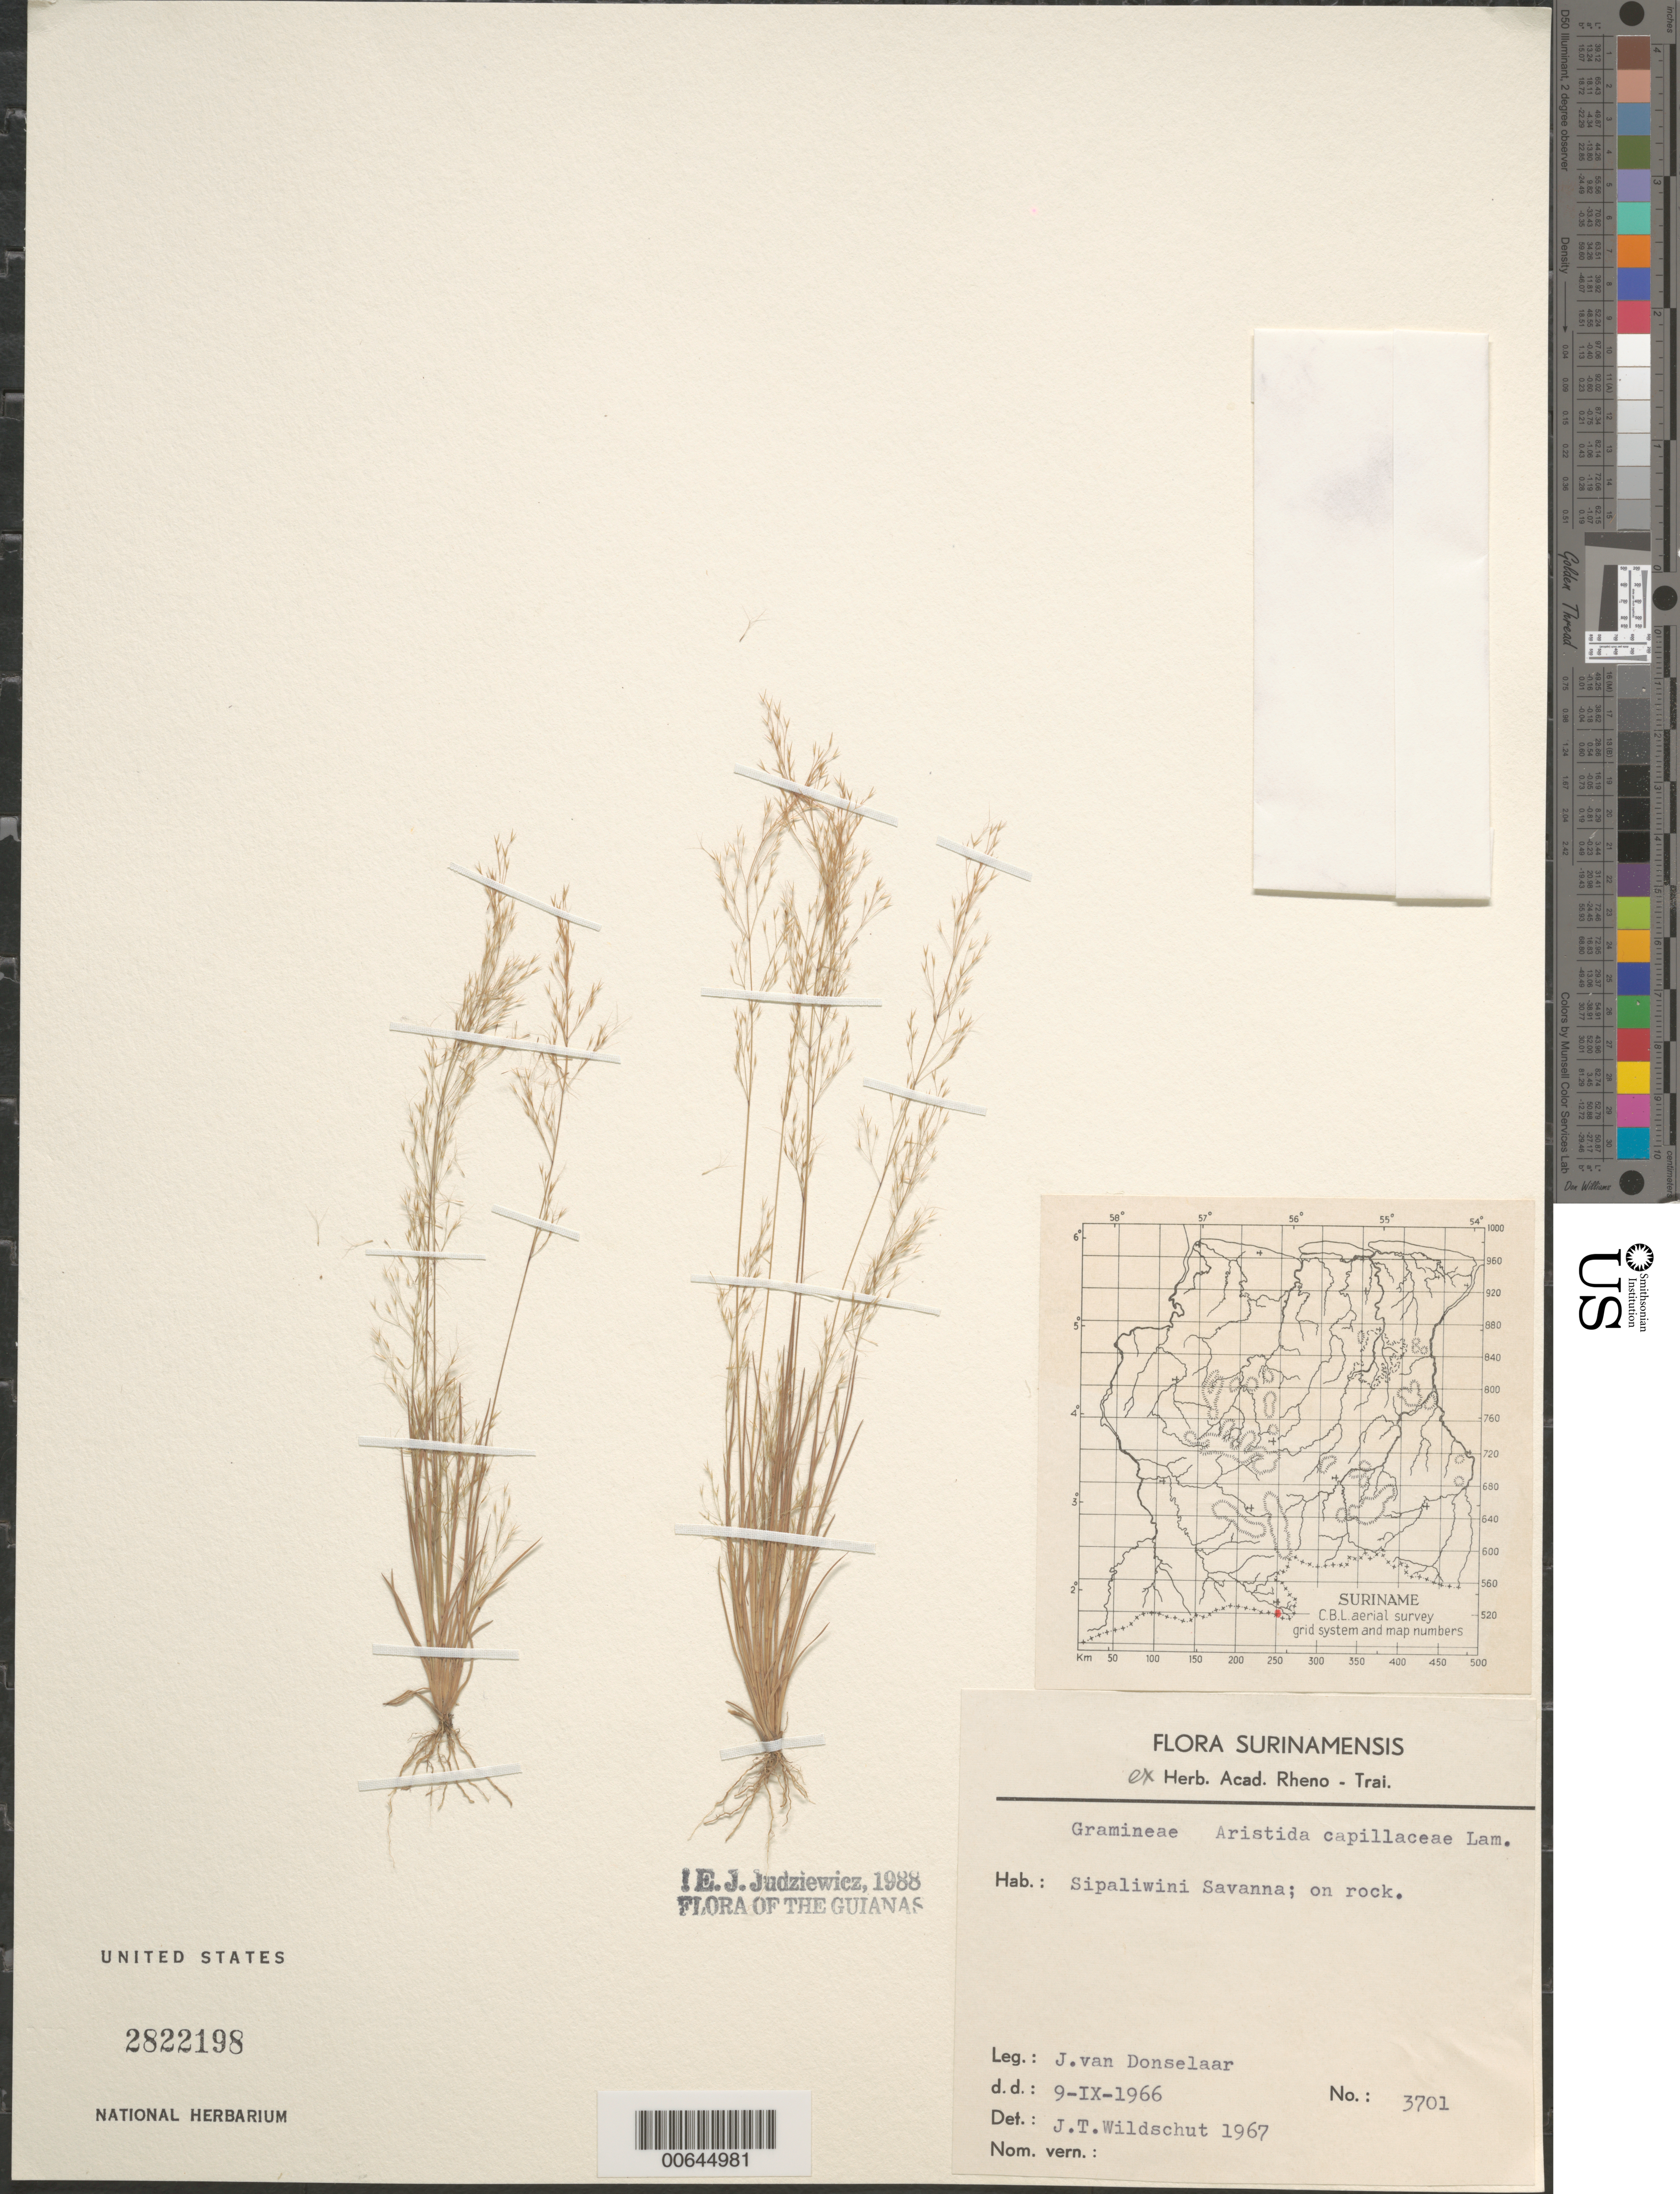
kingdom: Plantae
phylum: Tracheophyta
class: Liliopsida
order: Poales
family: Poaceae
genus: Aristida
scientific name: Aristida capillacea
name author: Lam.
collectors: J. Donselaar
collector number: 3701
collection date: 1966-09-09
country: Suriname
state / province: Sipaliwini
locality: Sipaliwini Savanna.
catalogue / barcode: US 2822198